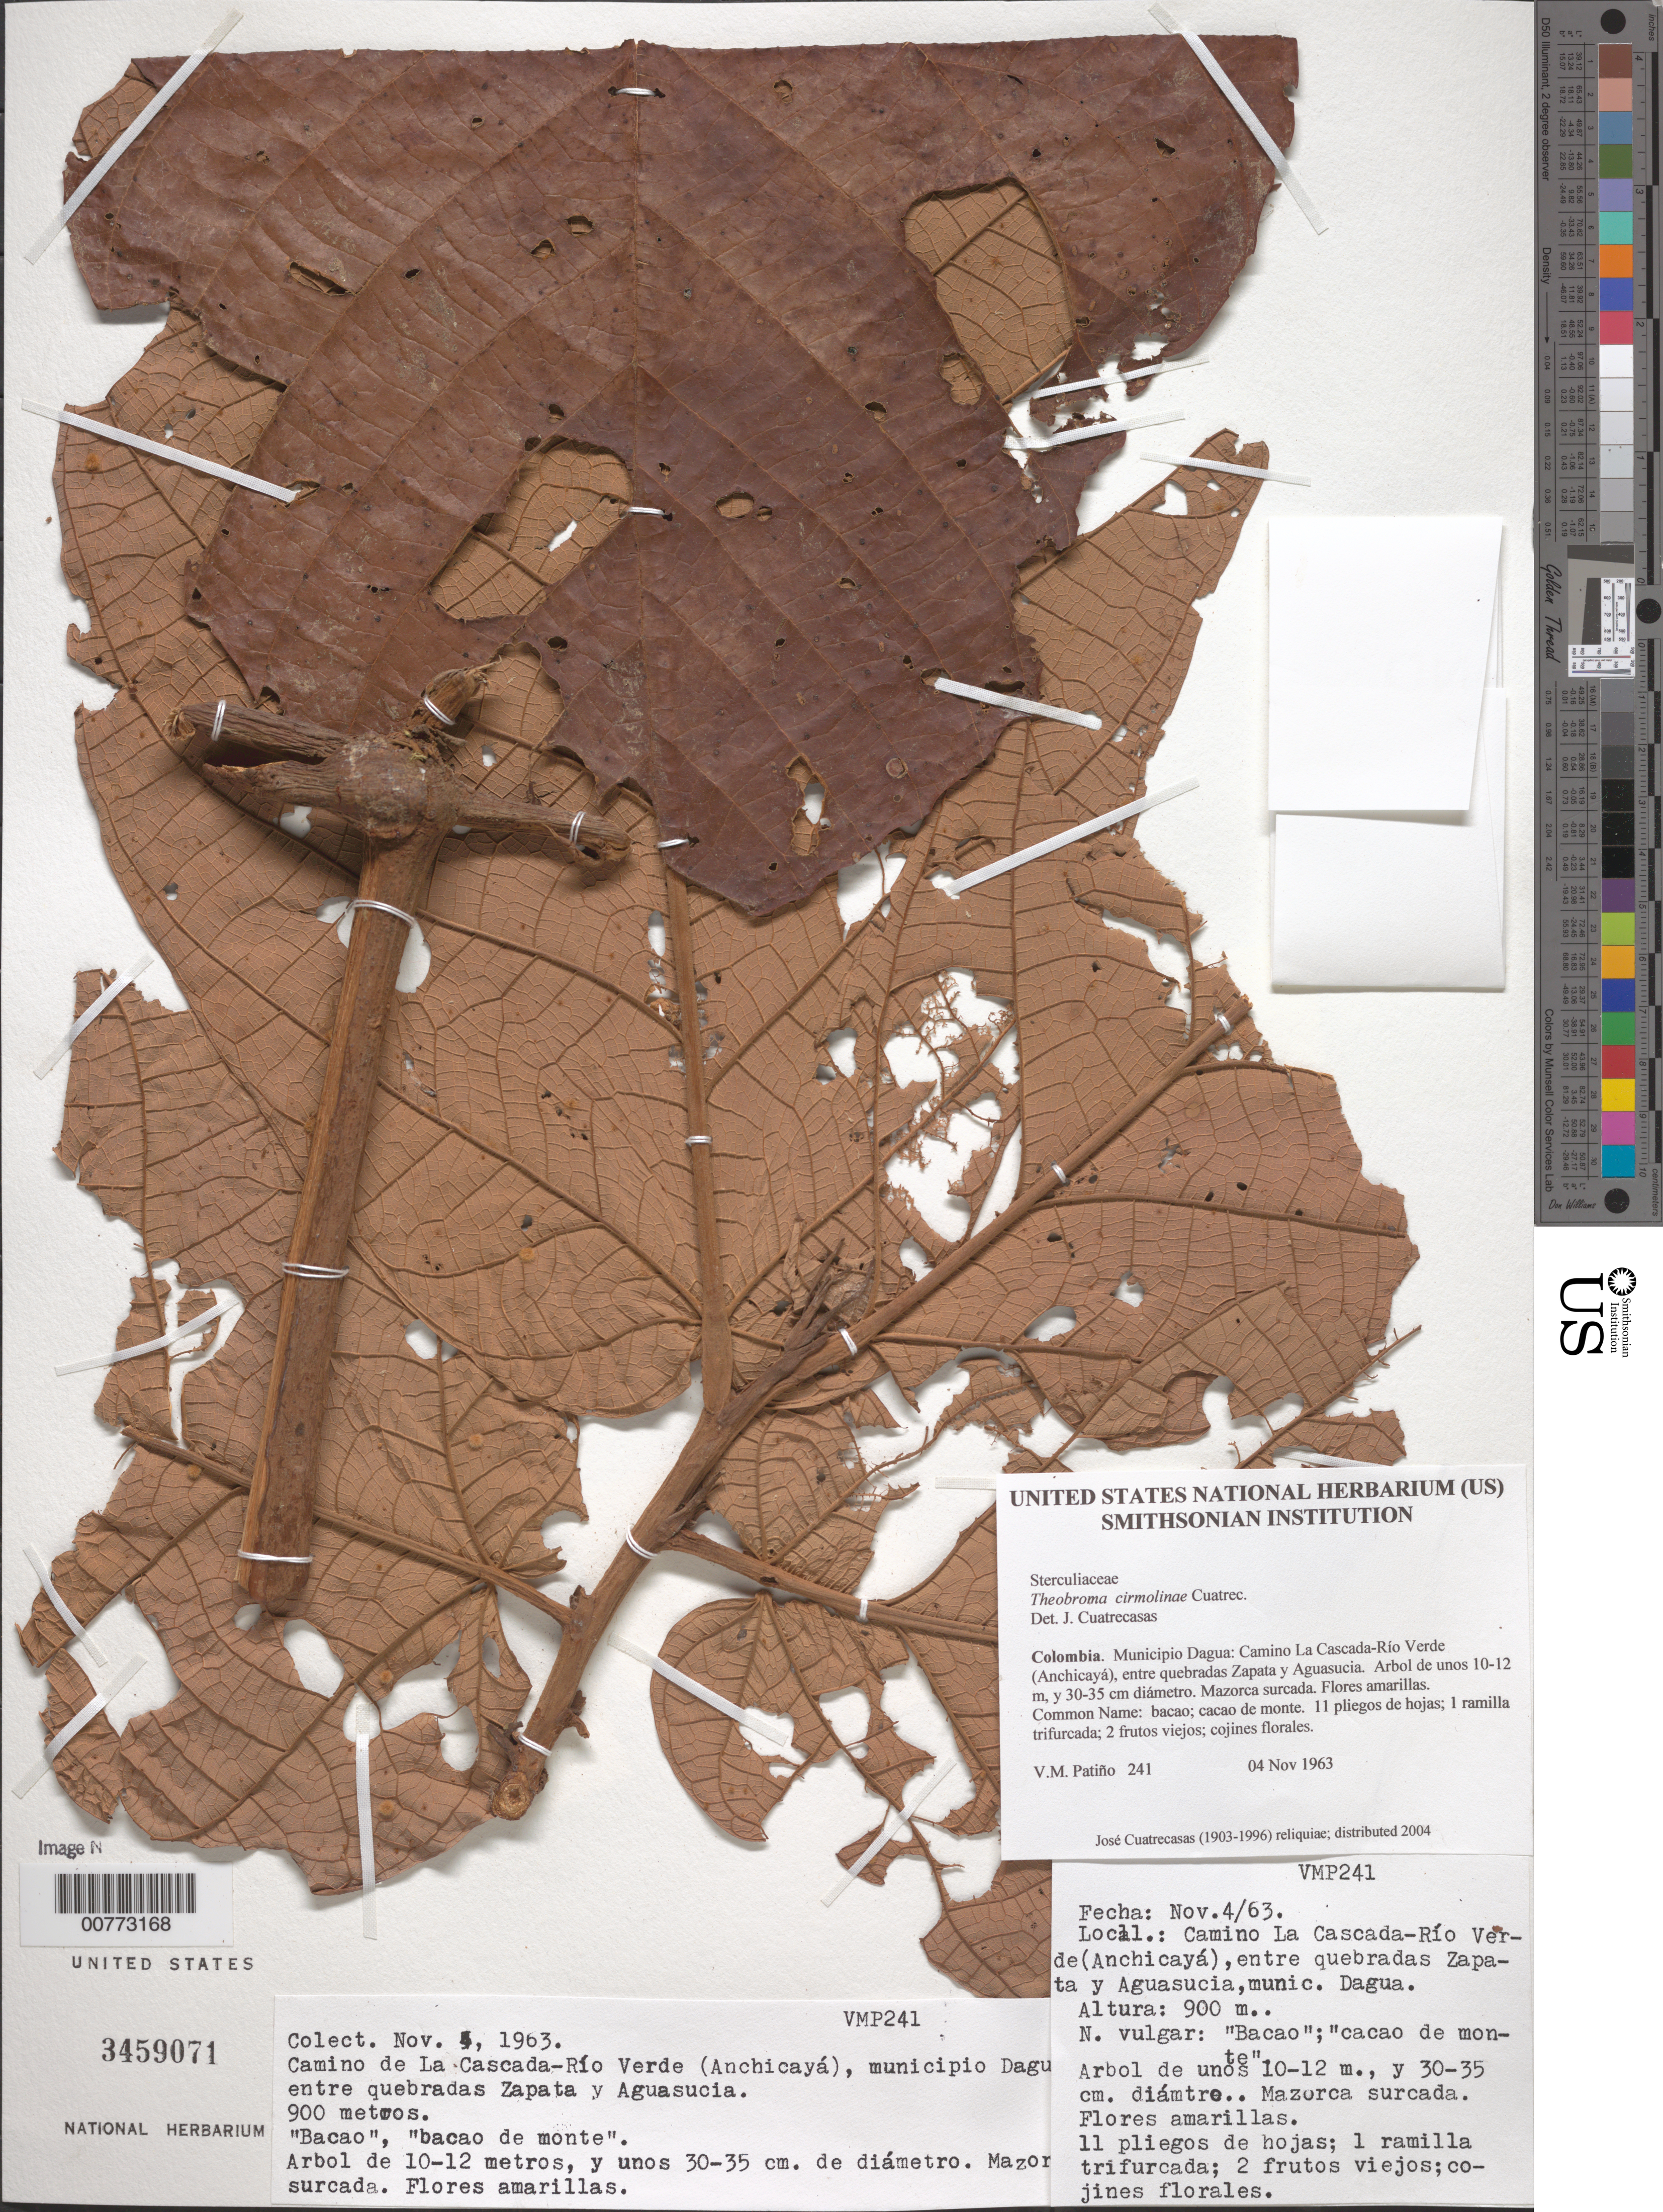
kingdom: Plantae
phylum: Tracheophyta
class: Magnoliopsida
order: Malvales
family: Malvaceae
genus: Theobroma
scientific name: Theobroma cirmolinae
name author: Cuatrec.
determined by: Cuatrecasas, J.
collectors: V. M. Patiño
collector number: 241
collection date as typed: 04 Nov 1963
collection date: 1963-11-04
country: Colombia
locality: Municipio Dagua: Camino La Cascada-Río Verde (Anchicayá), entre quebradas Zapata y Aguasucia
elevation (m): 900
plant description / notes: Common name: bacao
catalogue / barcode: US 3459071